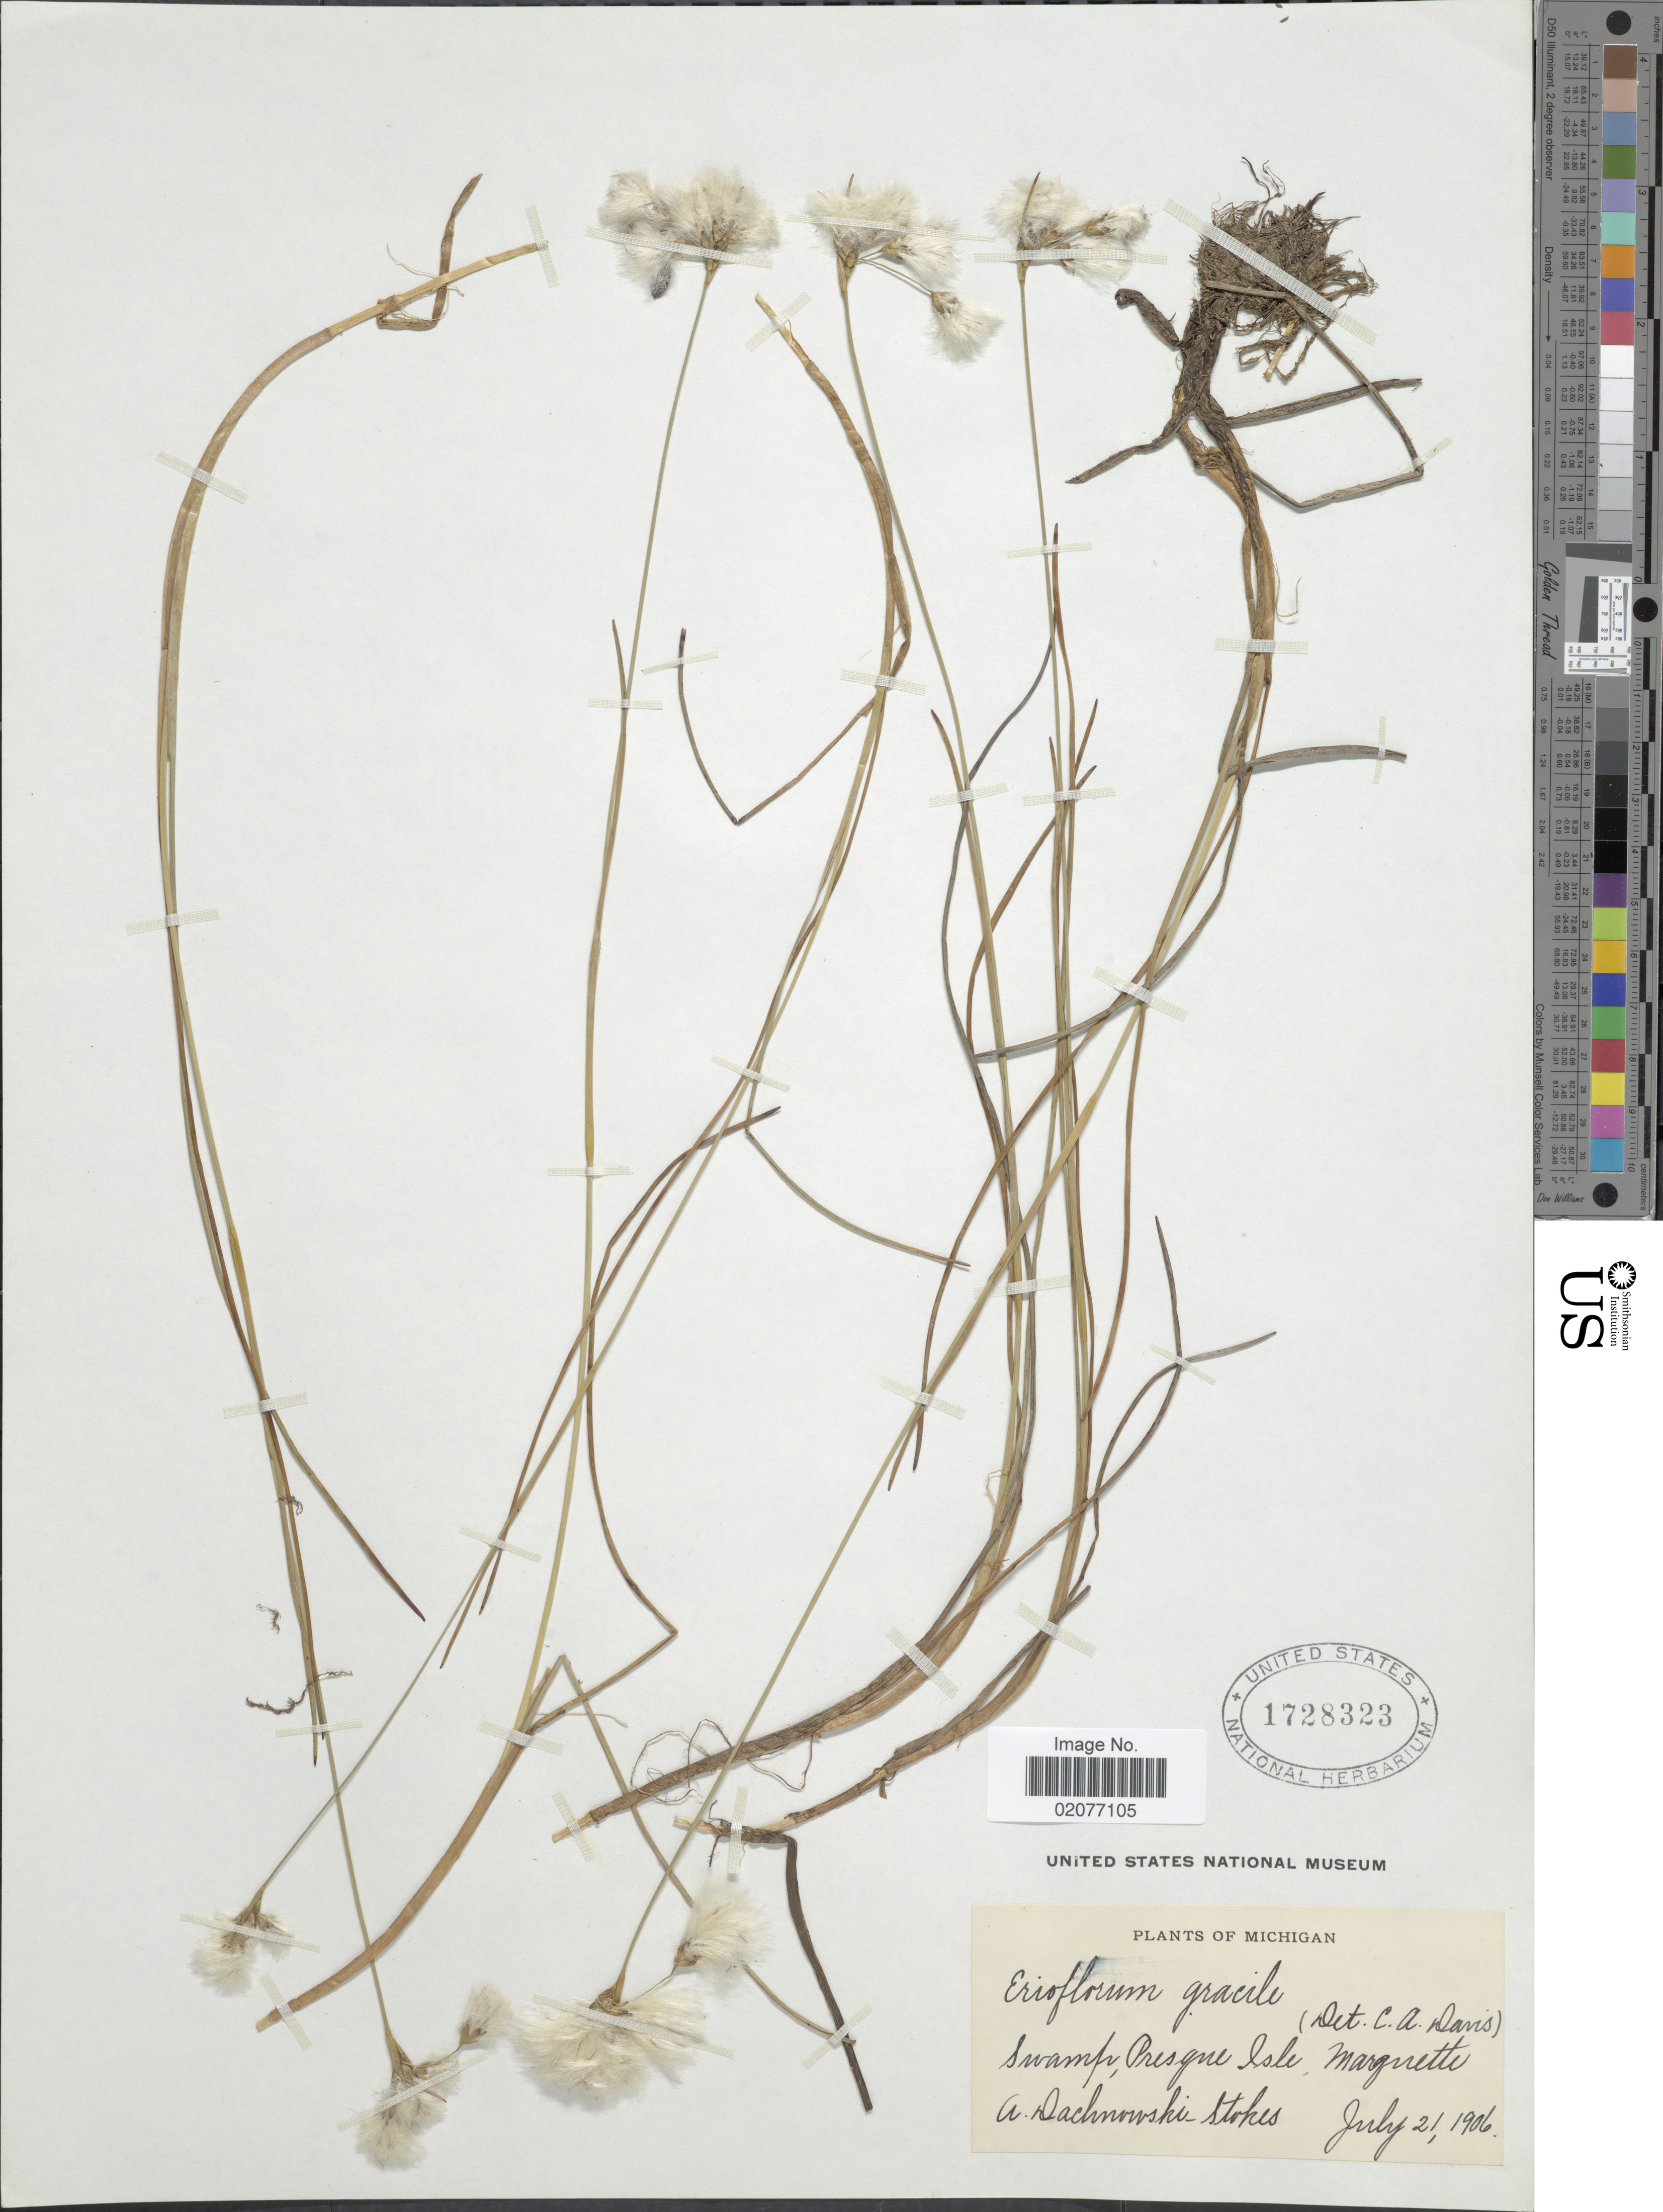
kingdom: Plantae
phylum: Tracheophyta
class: Liliopsida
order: Poales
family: Cyperaceae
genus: Eriophorum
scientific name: Eriophorum gracile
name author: W.D.J. Koch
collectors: A. P. Dachnowski-Stokes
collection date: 1906-07-21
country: United States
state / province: Michigan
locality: Swamp, Presque Isle, Marquette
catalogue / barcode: US 1728323